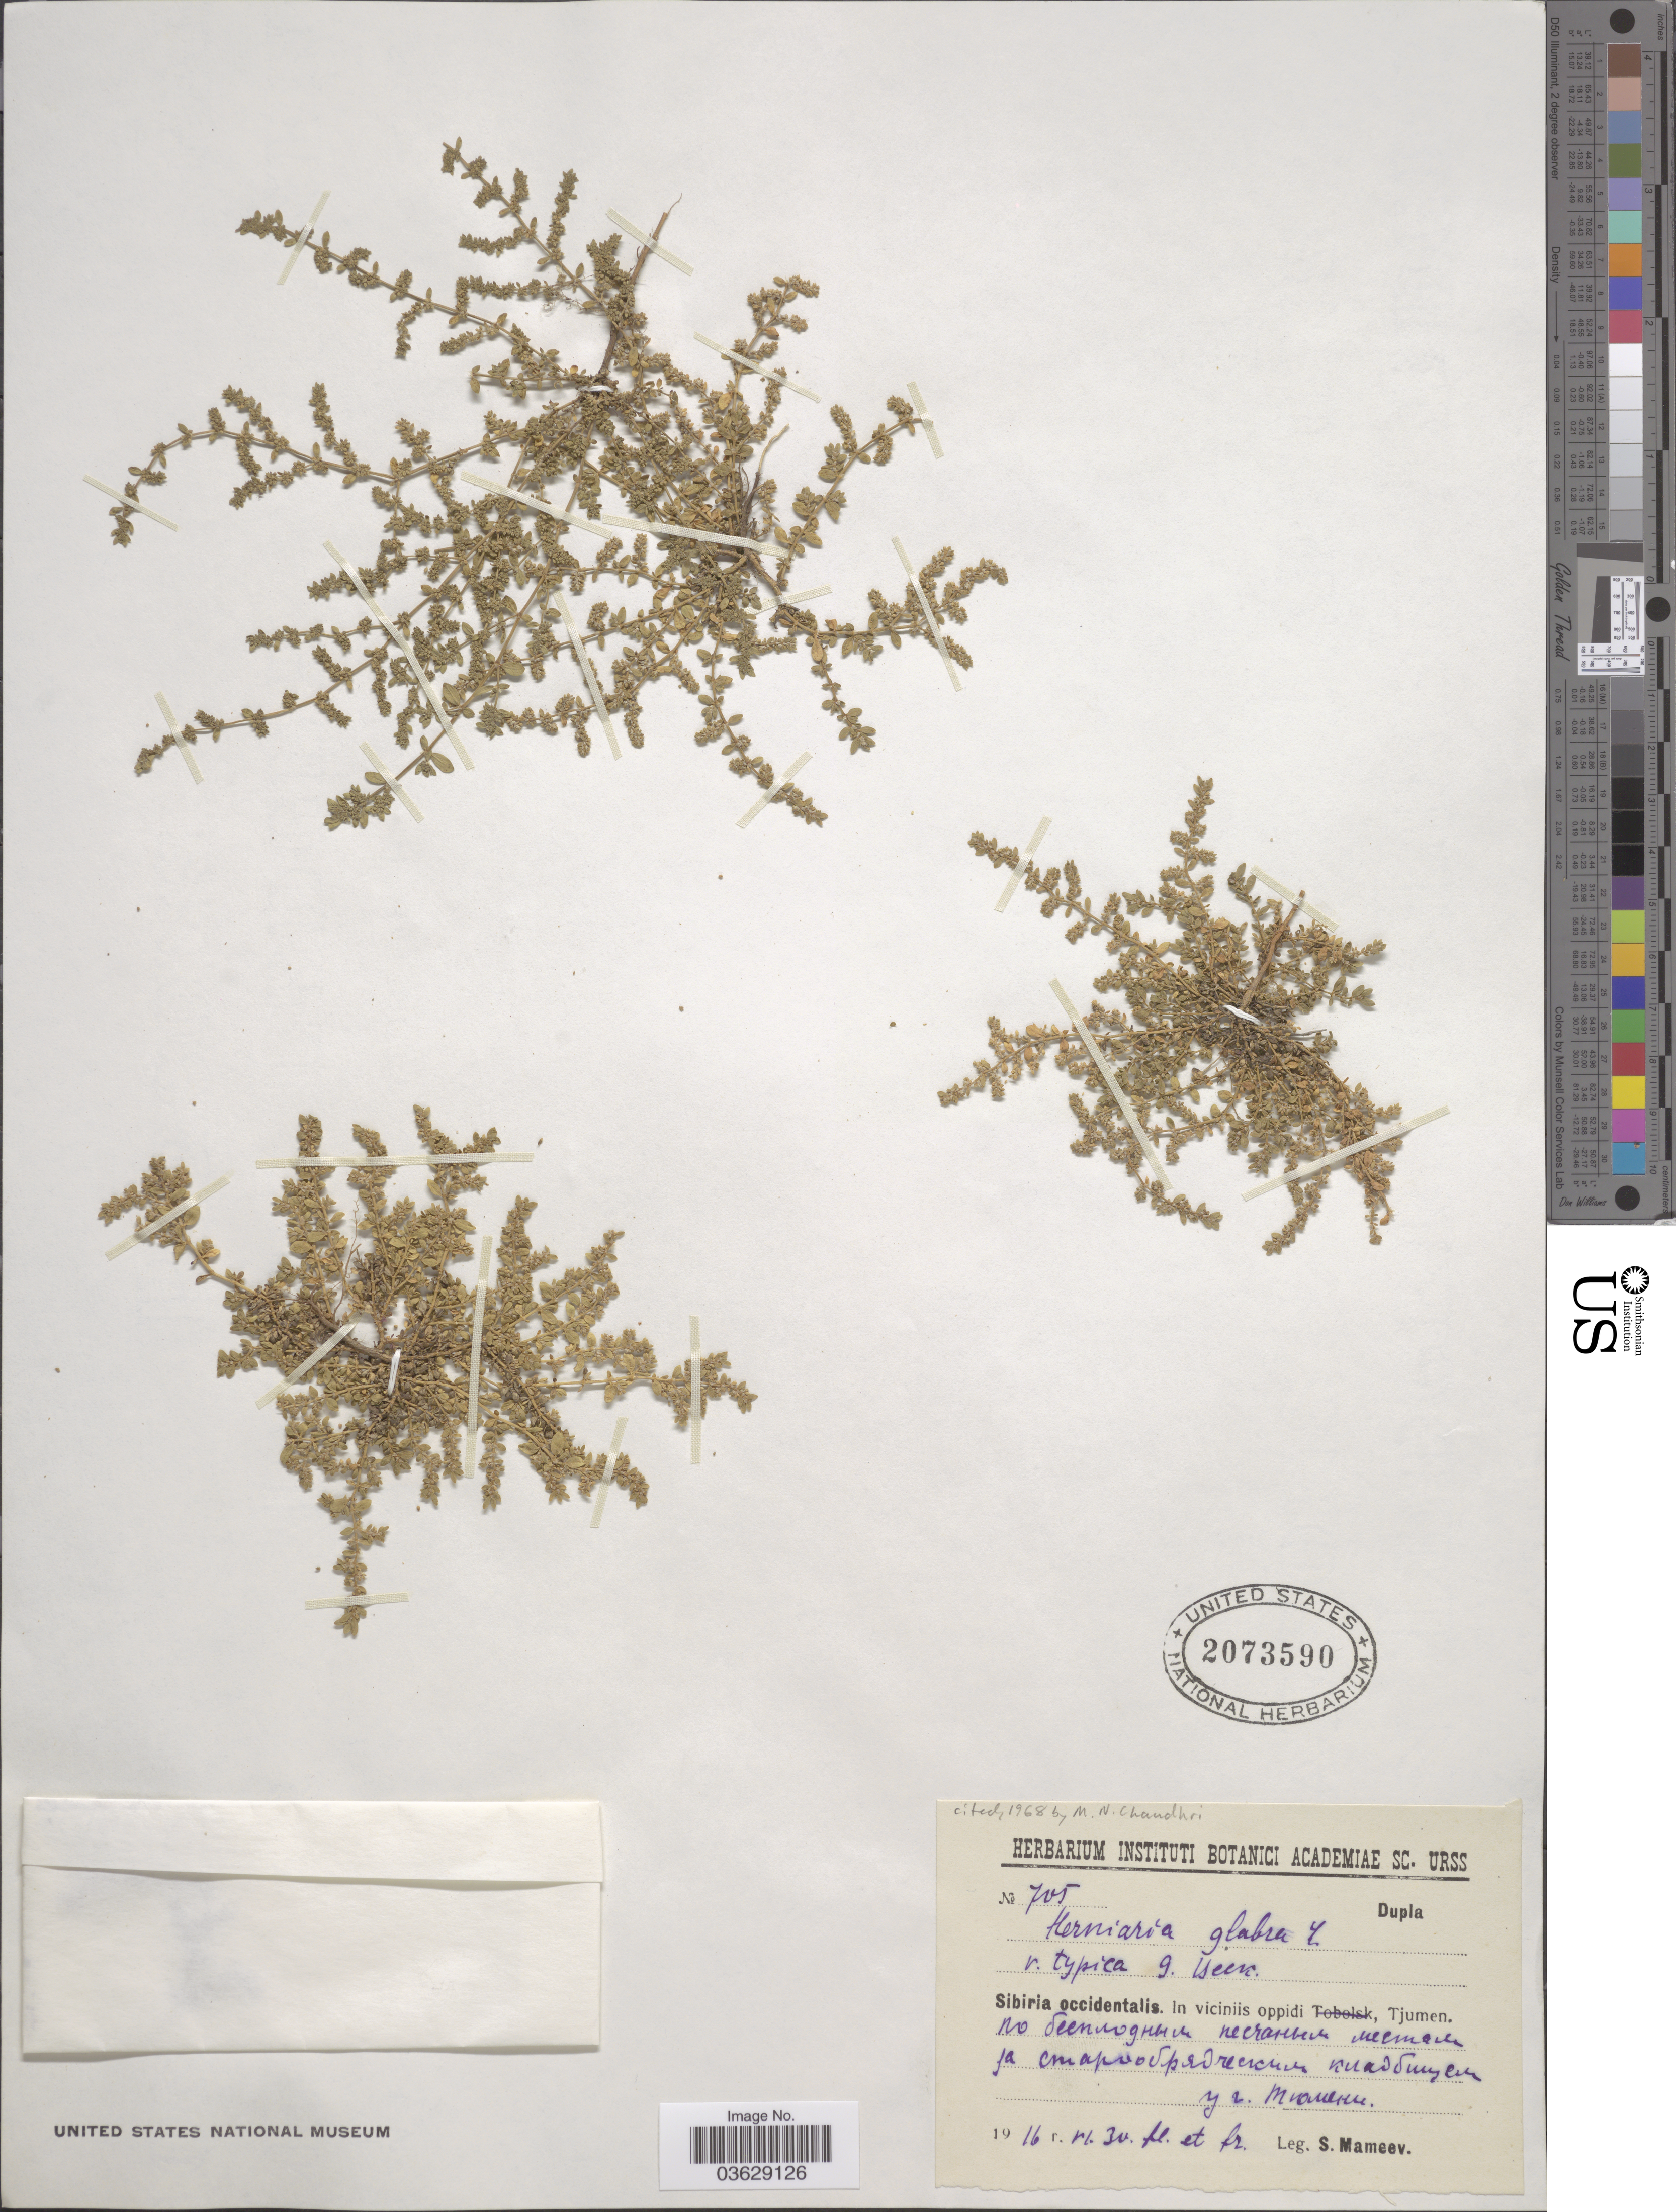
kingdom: Plantae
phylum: Tracheophyta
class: Magnoliopsida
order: Caryophyllales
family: Caryophyllaceae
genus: Herniaria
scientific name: Herniaria glabra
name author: L.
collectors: S. Mameev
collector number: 705*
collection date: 1916-06-16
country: Russian Federation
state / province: Tyumen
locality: Sibiria occidentalis. In viciniis oppidi, Tjumen. X.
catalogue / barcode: US 2073590